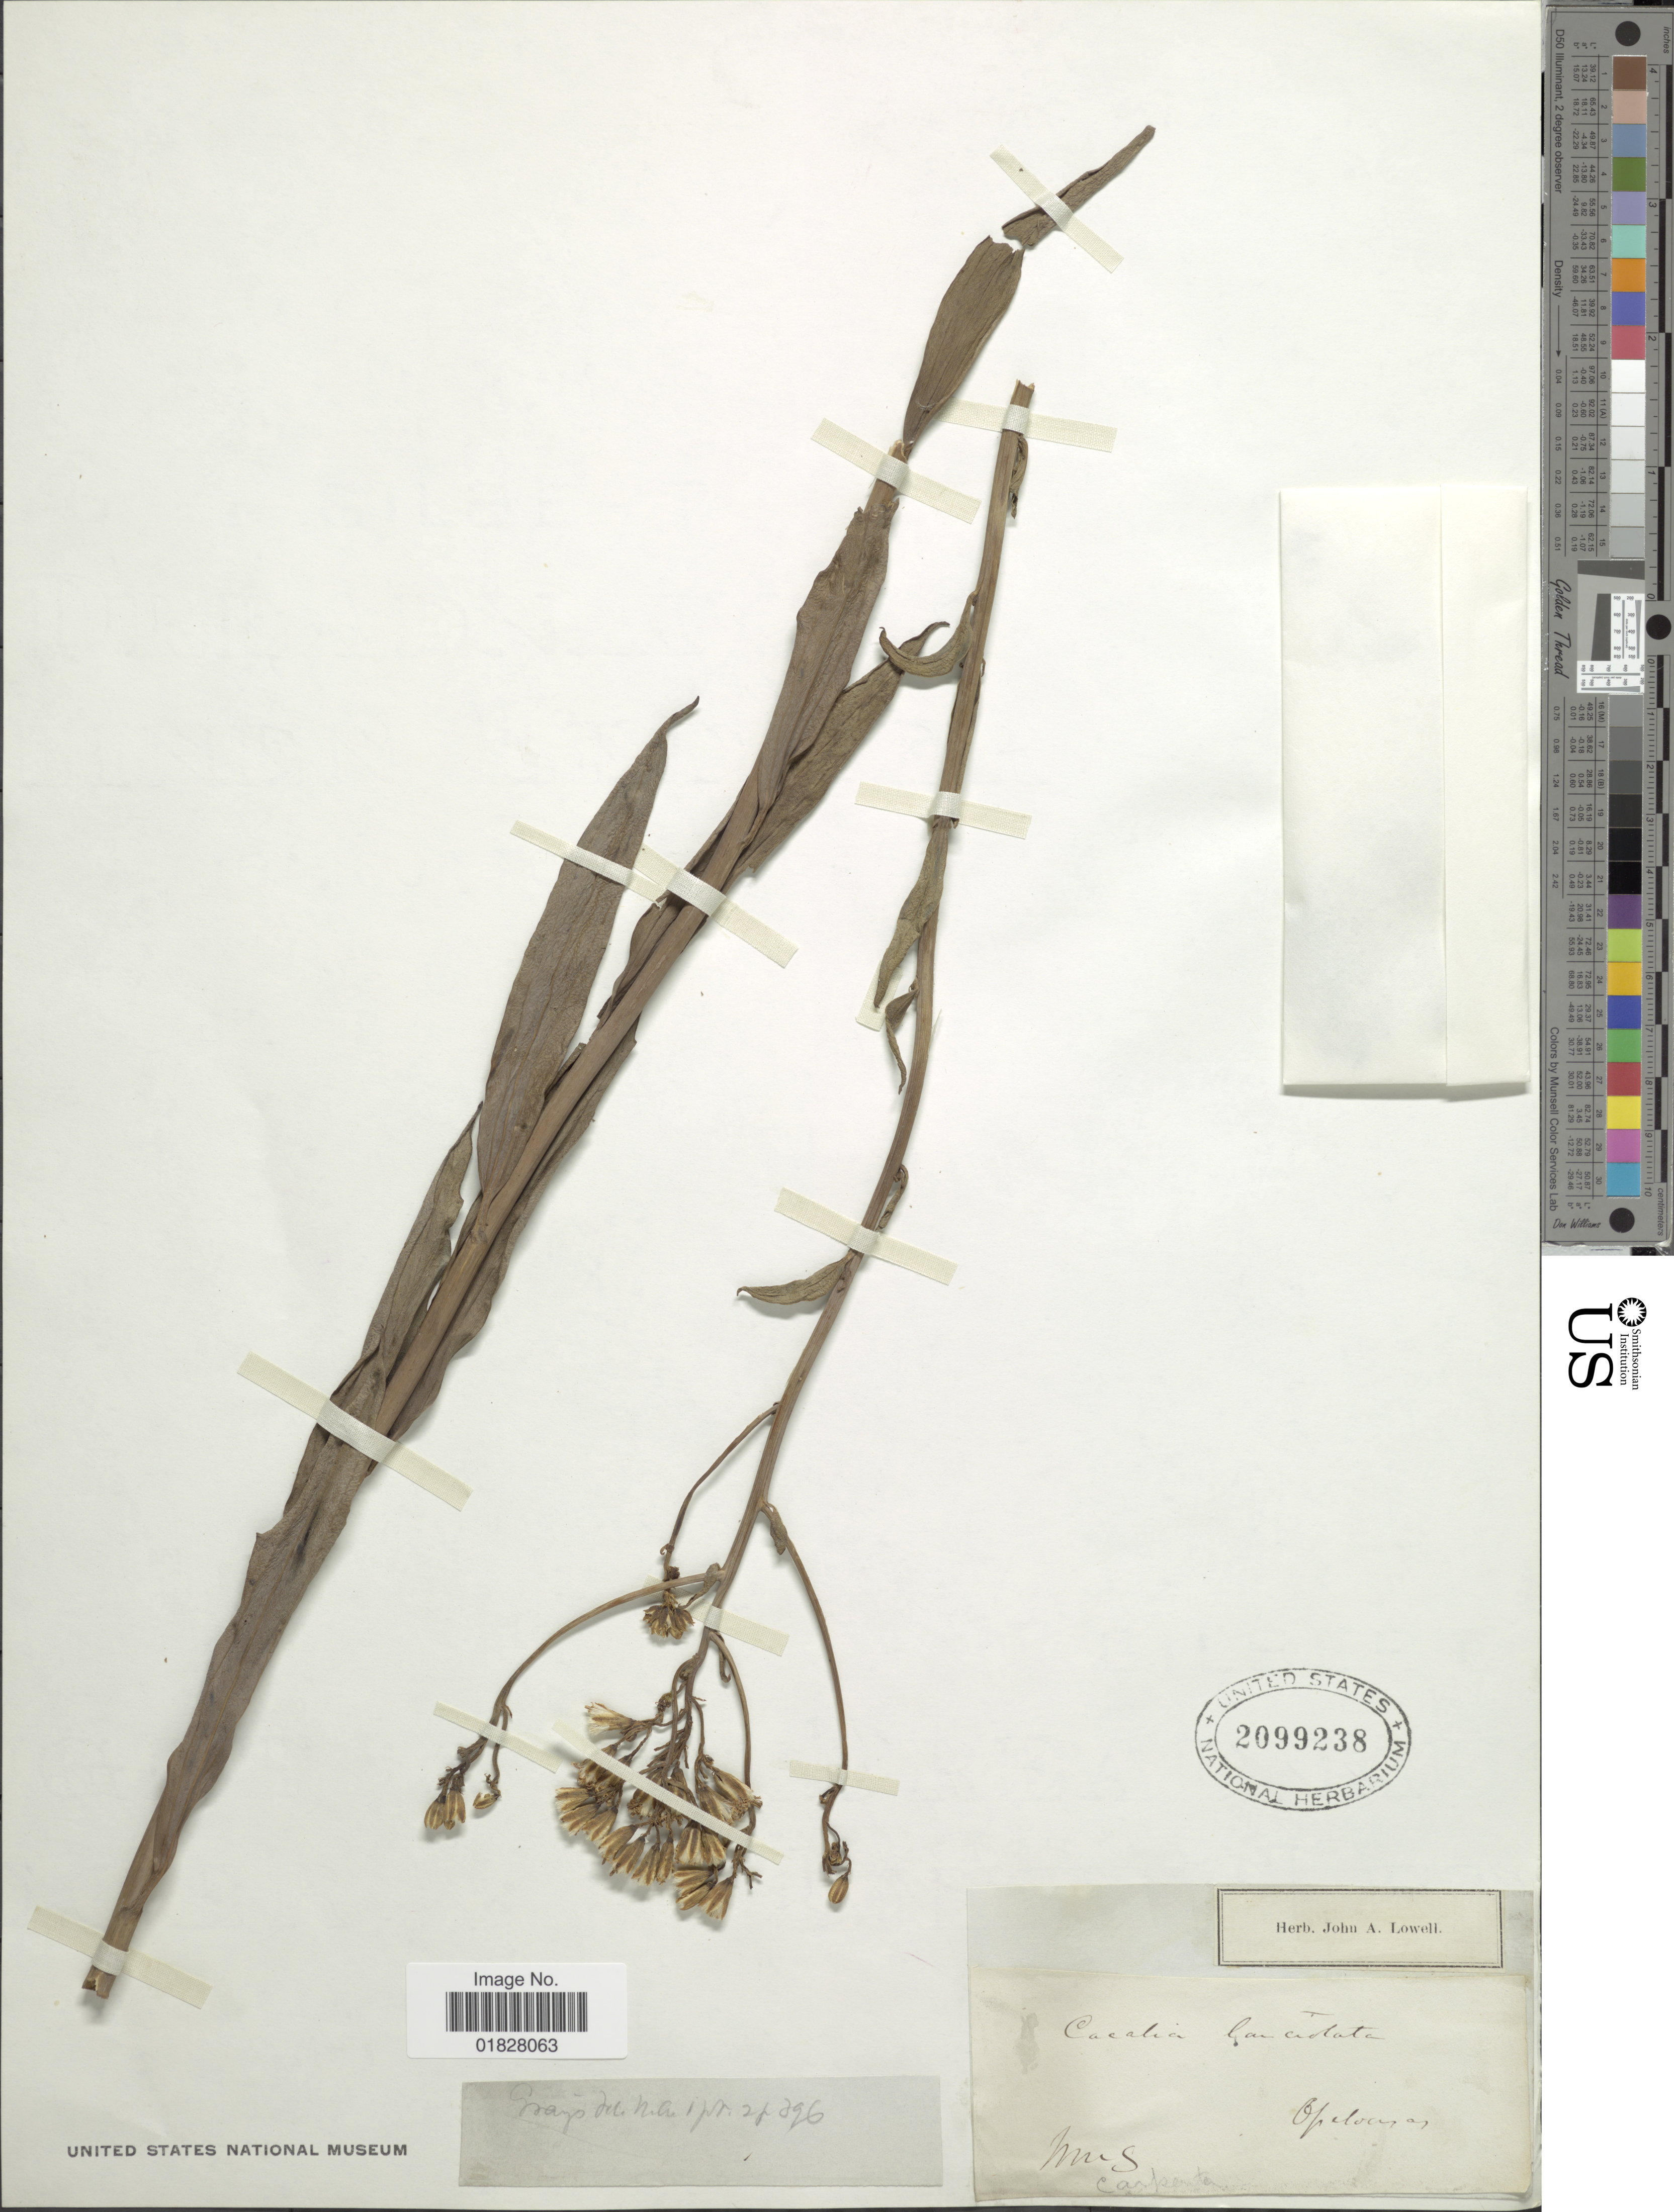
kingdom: Plantae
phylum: Tracheophyta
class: Magnoliopsida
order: Asterales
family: Asteraceae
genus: Arnoglossum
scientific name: Arnoglossum ovatum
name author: (Walter) H. Rob.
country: United States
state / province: Louisiana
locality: Opelousas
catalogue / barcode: US 2099238